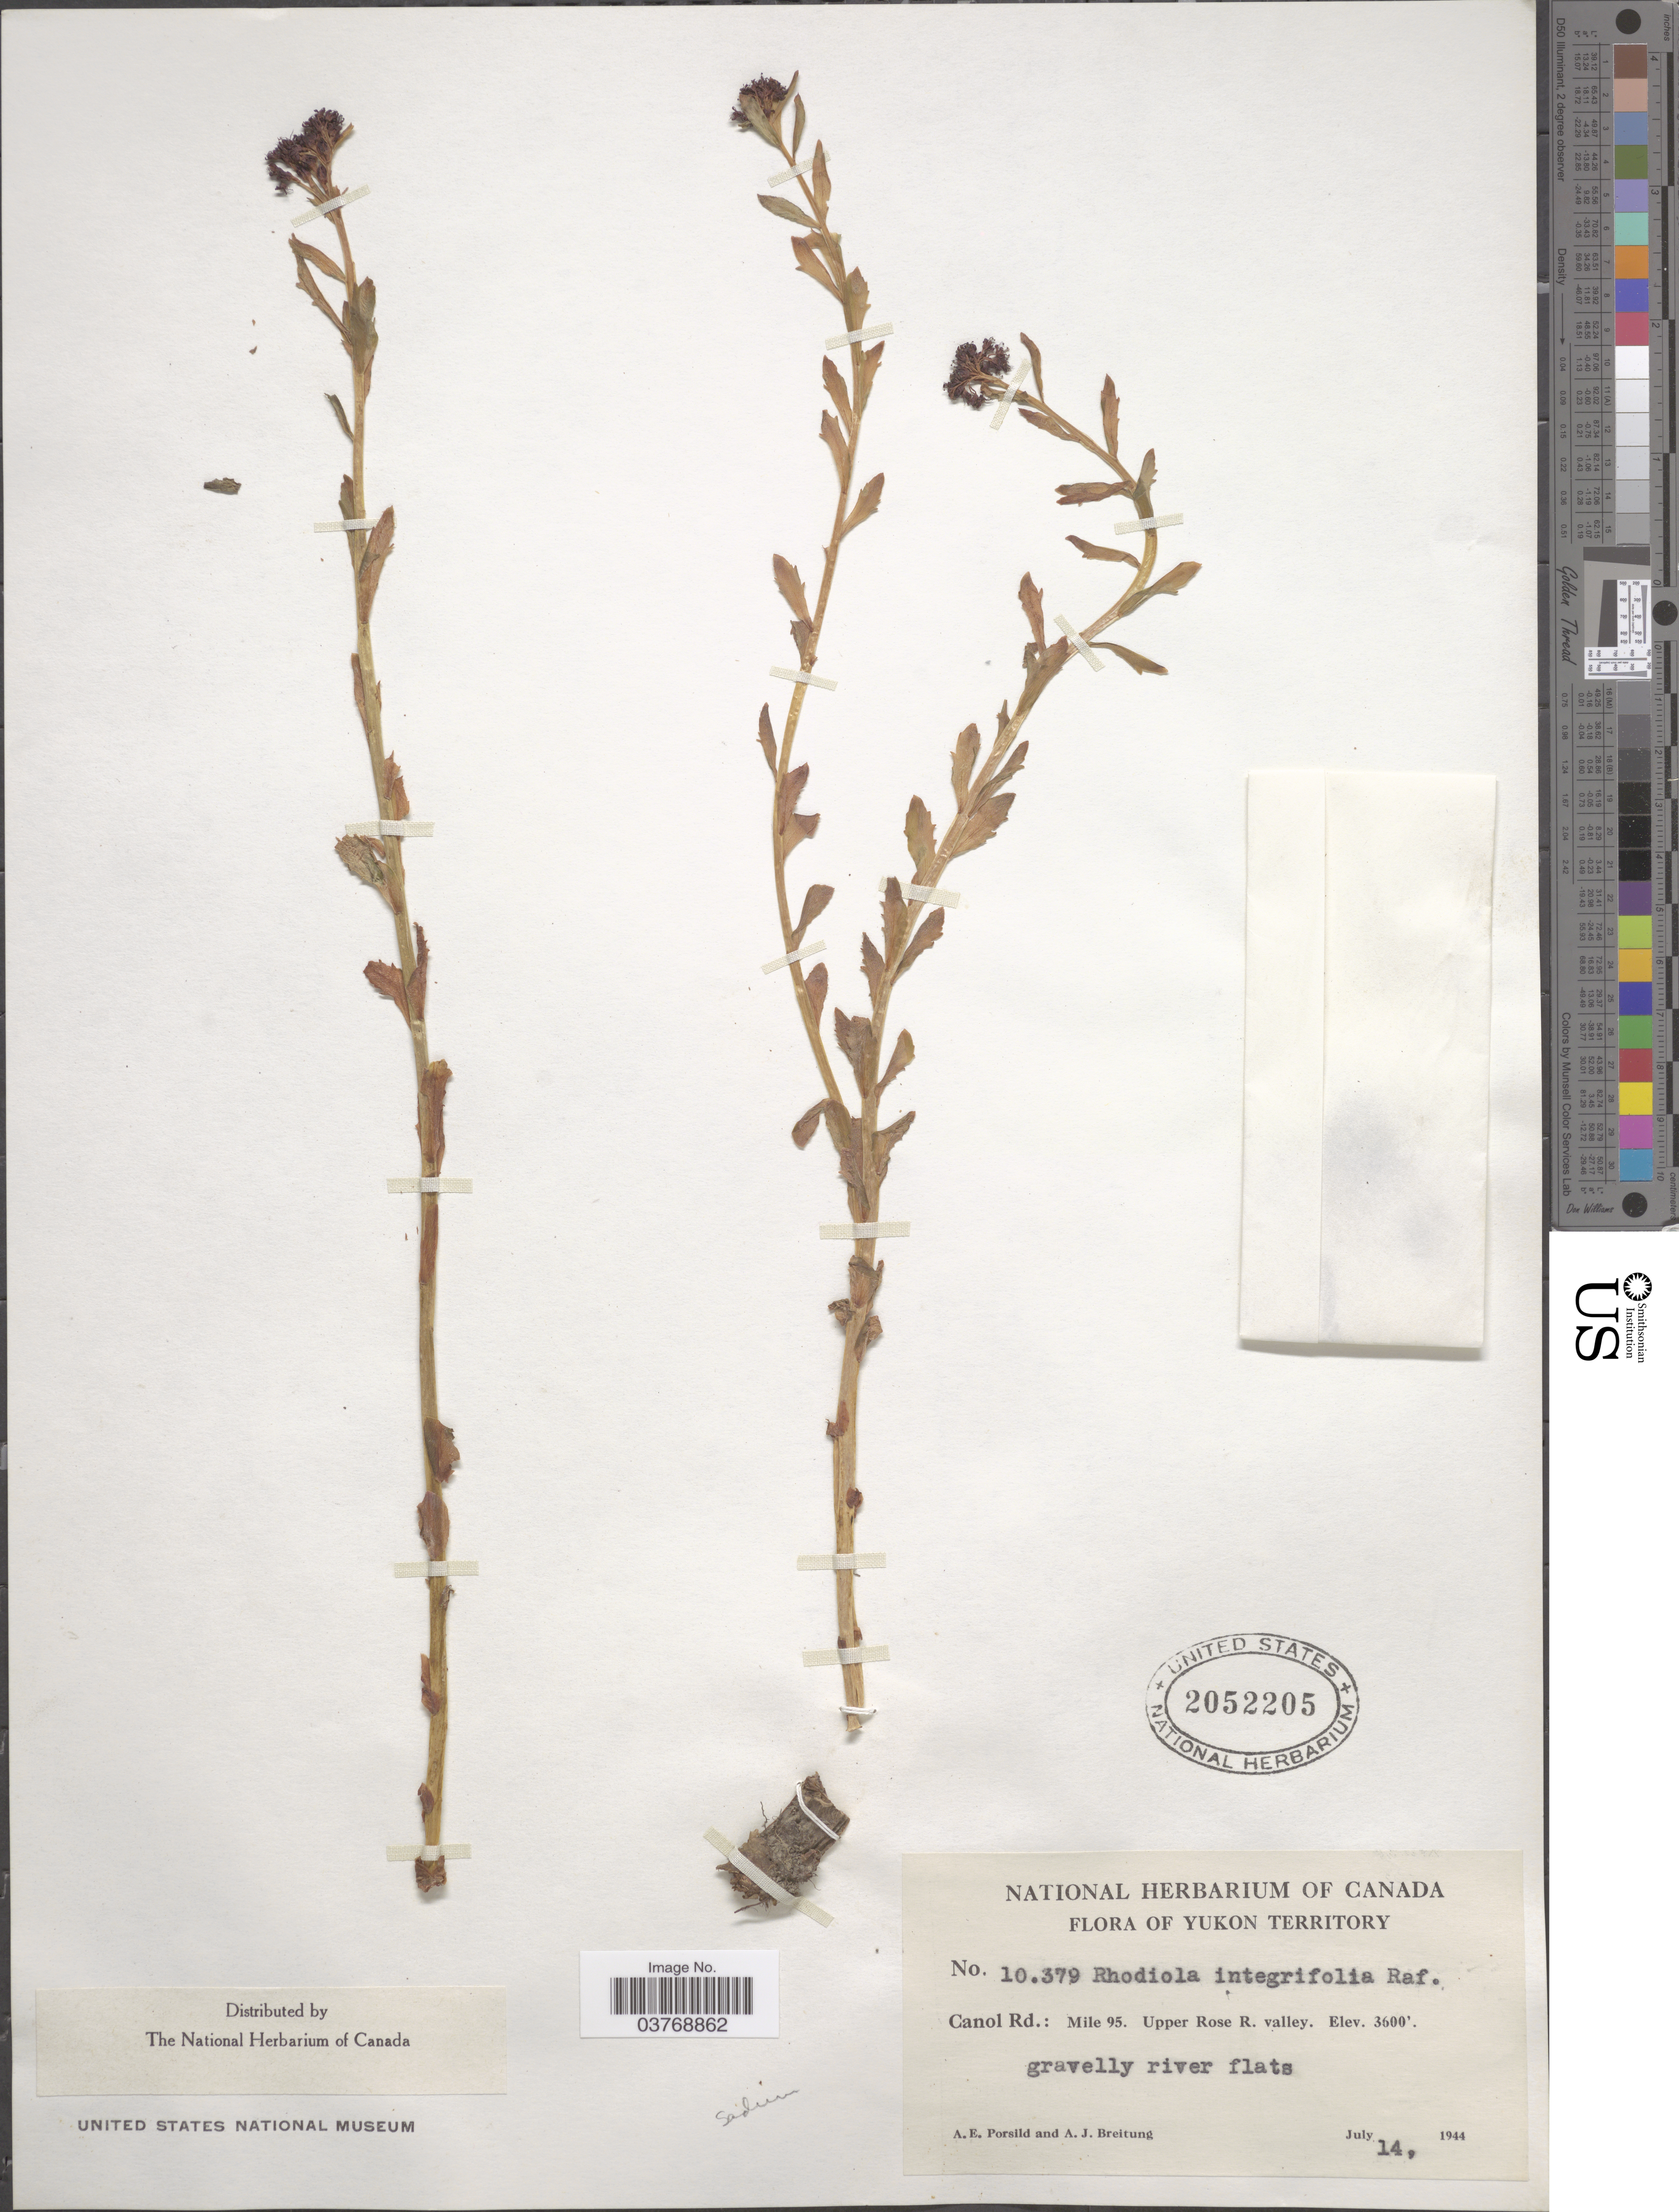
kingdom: Plantae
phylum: Tracheophyta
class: Magnoliopsida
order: Saxifragales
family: Crassulaceae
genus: Rhodiola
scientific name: Rhodiola integrifolia subsp. integrifolia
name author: Raf.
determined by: Strong, Mark T., (BOT), Smithsonian Institution - National Museum of Natural History (UNITED STATES)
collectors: A. E. Porsild & A. Breitung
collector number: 10379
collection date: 1944-07-14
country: Canada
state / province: Yukon Territory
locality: Canol Rd.: Mile 95. Upper Rose R. valley.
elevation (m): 1097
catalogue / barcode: US 2052205